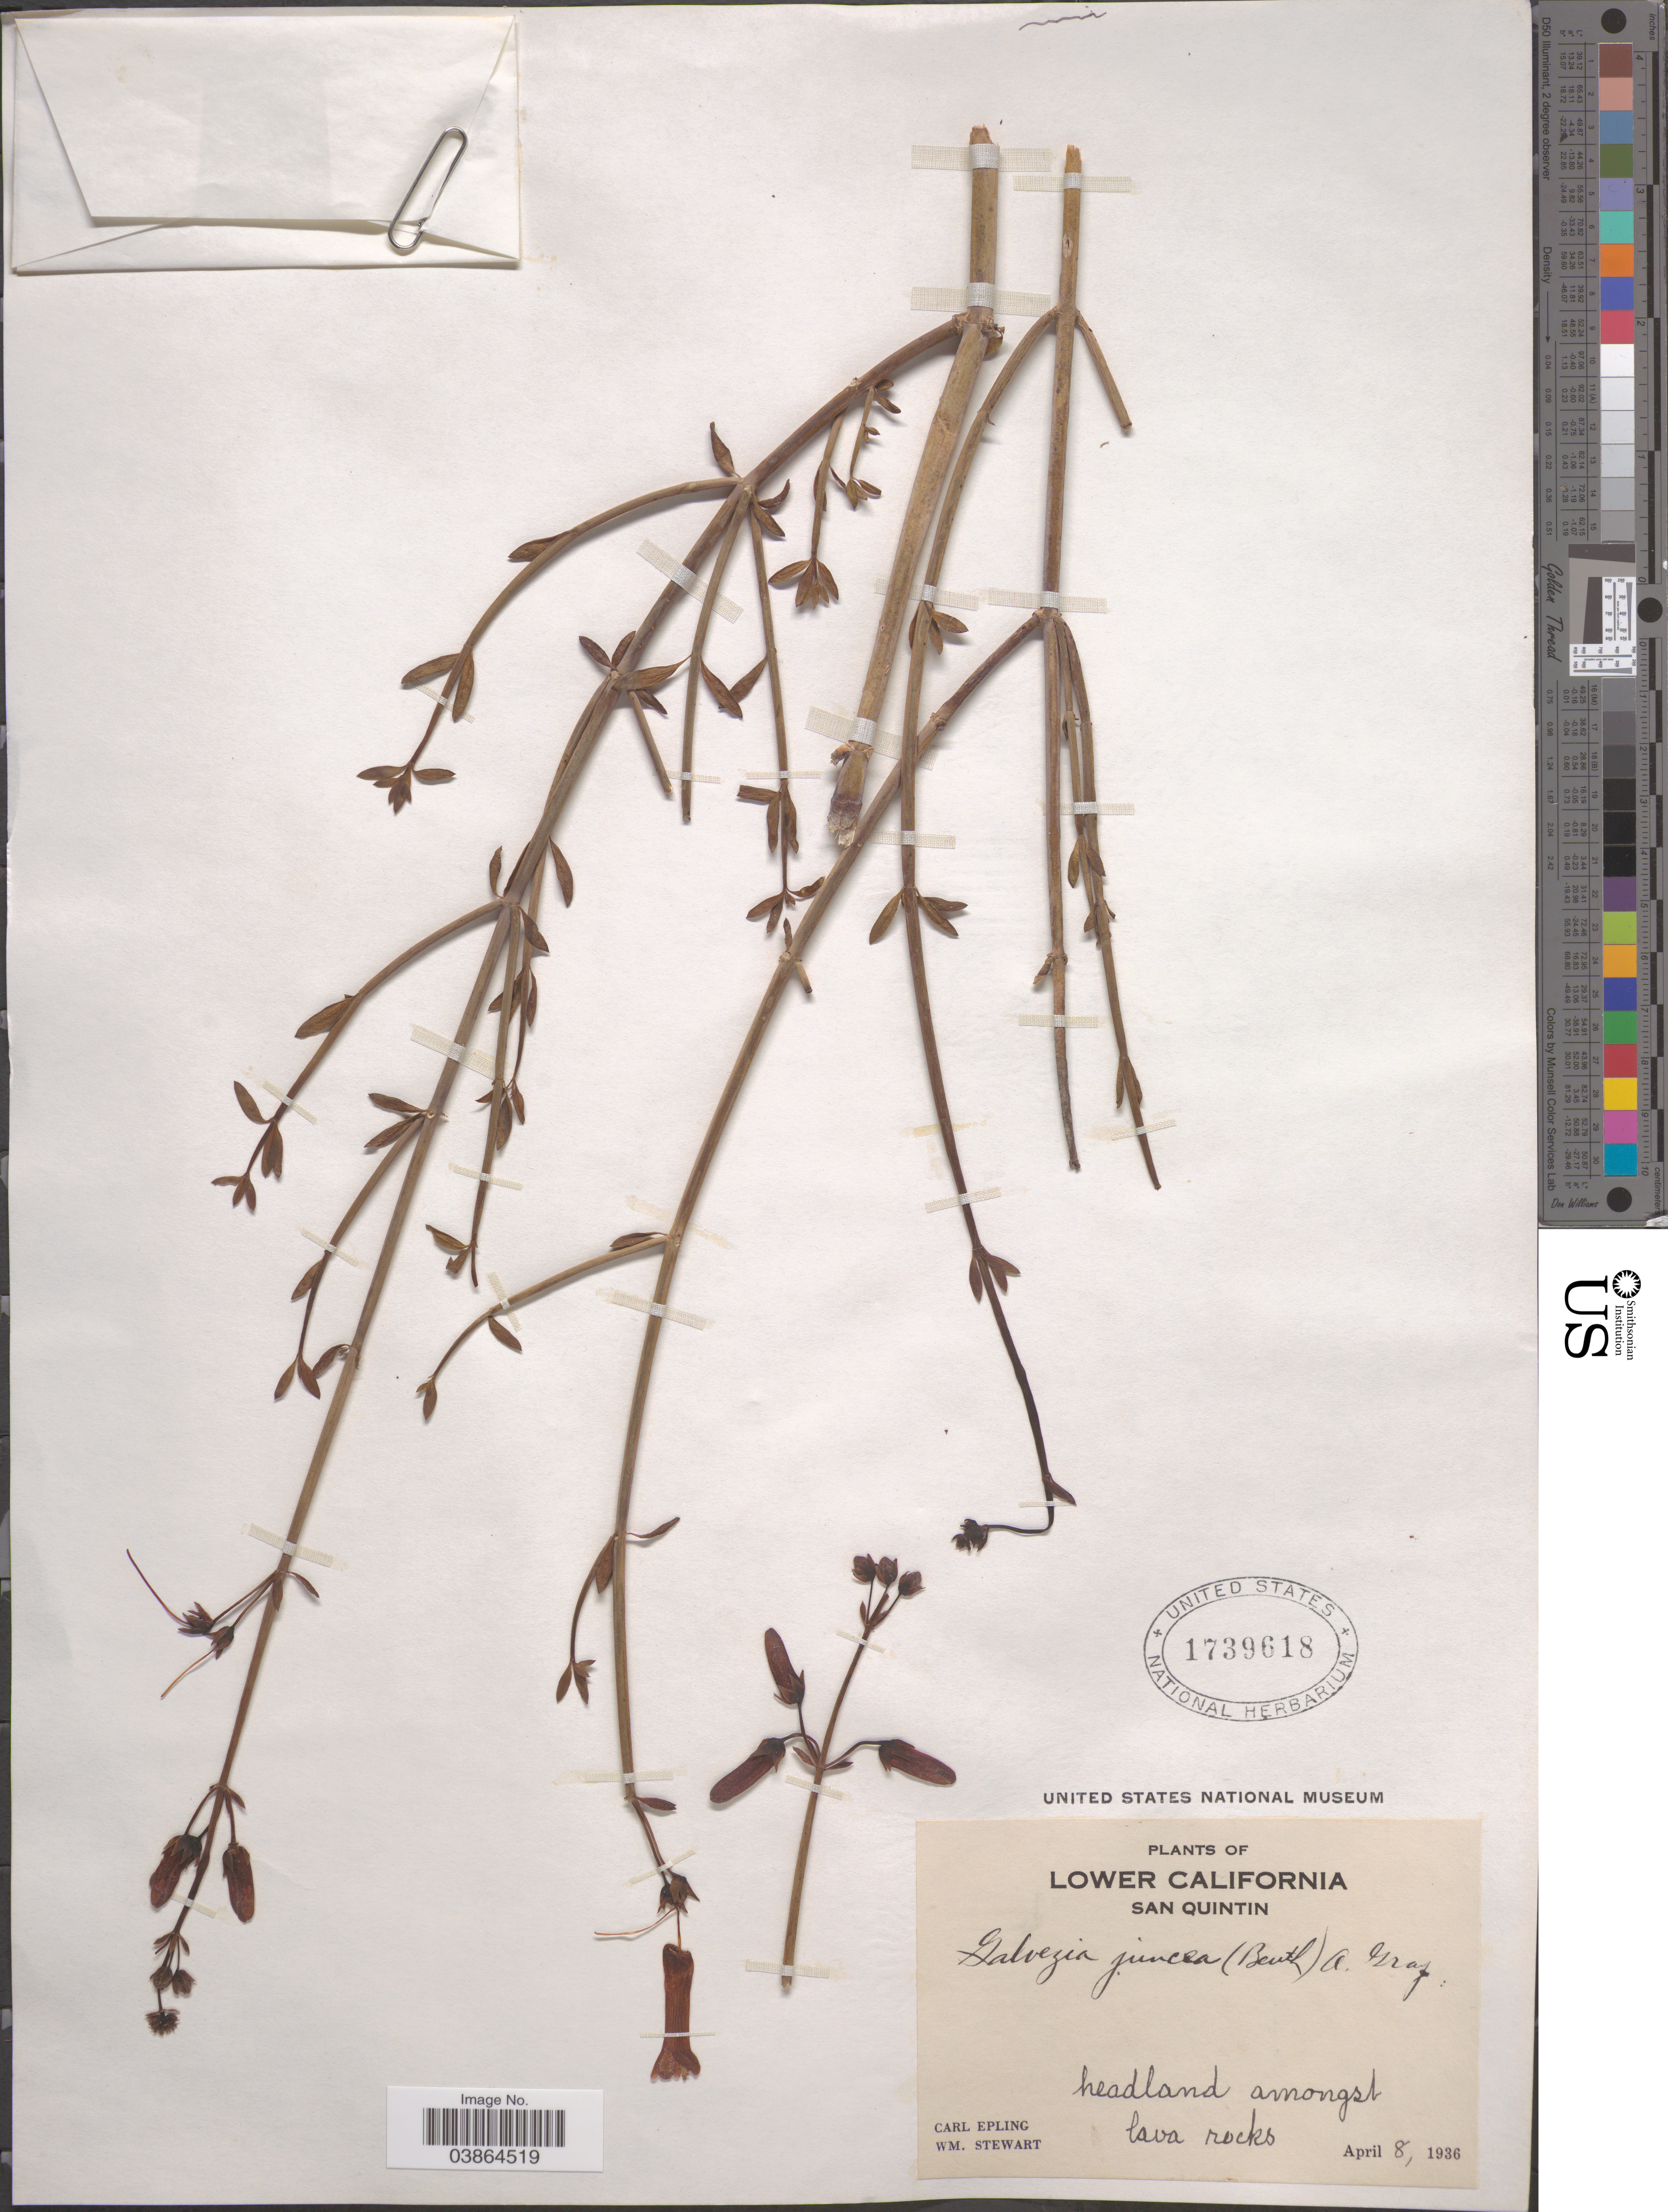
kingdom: Plantae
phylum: Tracheophyta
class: Magnoliopsida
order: Lamiales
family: Plantaginaceae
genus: Gambelia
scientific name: Gambelia juncea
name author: (Benth.) D.A. Sutton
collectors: C. C. Epling & W. Stewart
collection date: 1936-04-08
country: Mexico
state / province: Baja California Norte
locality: San Quintin. Headland amongst lava rocks.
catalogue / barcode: US 1739618